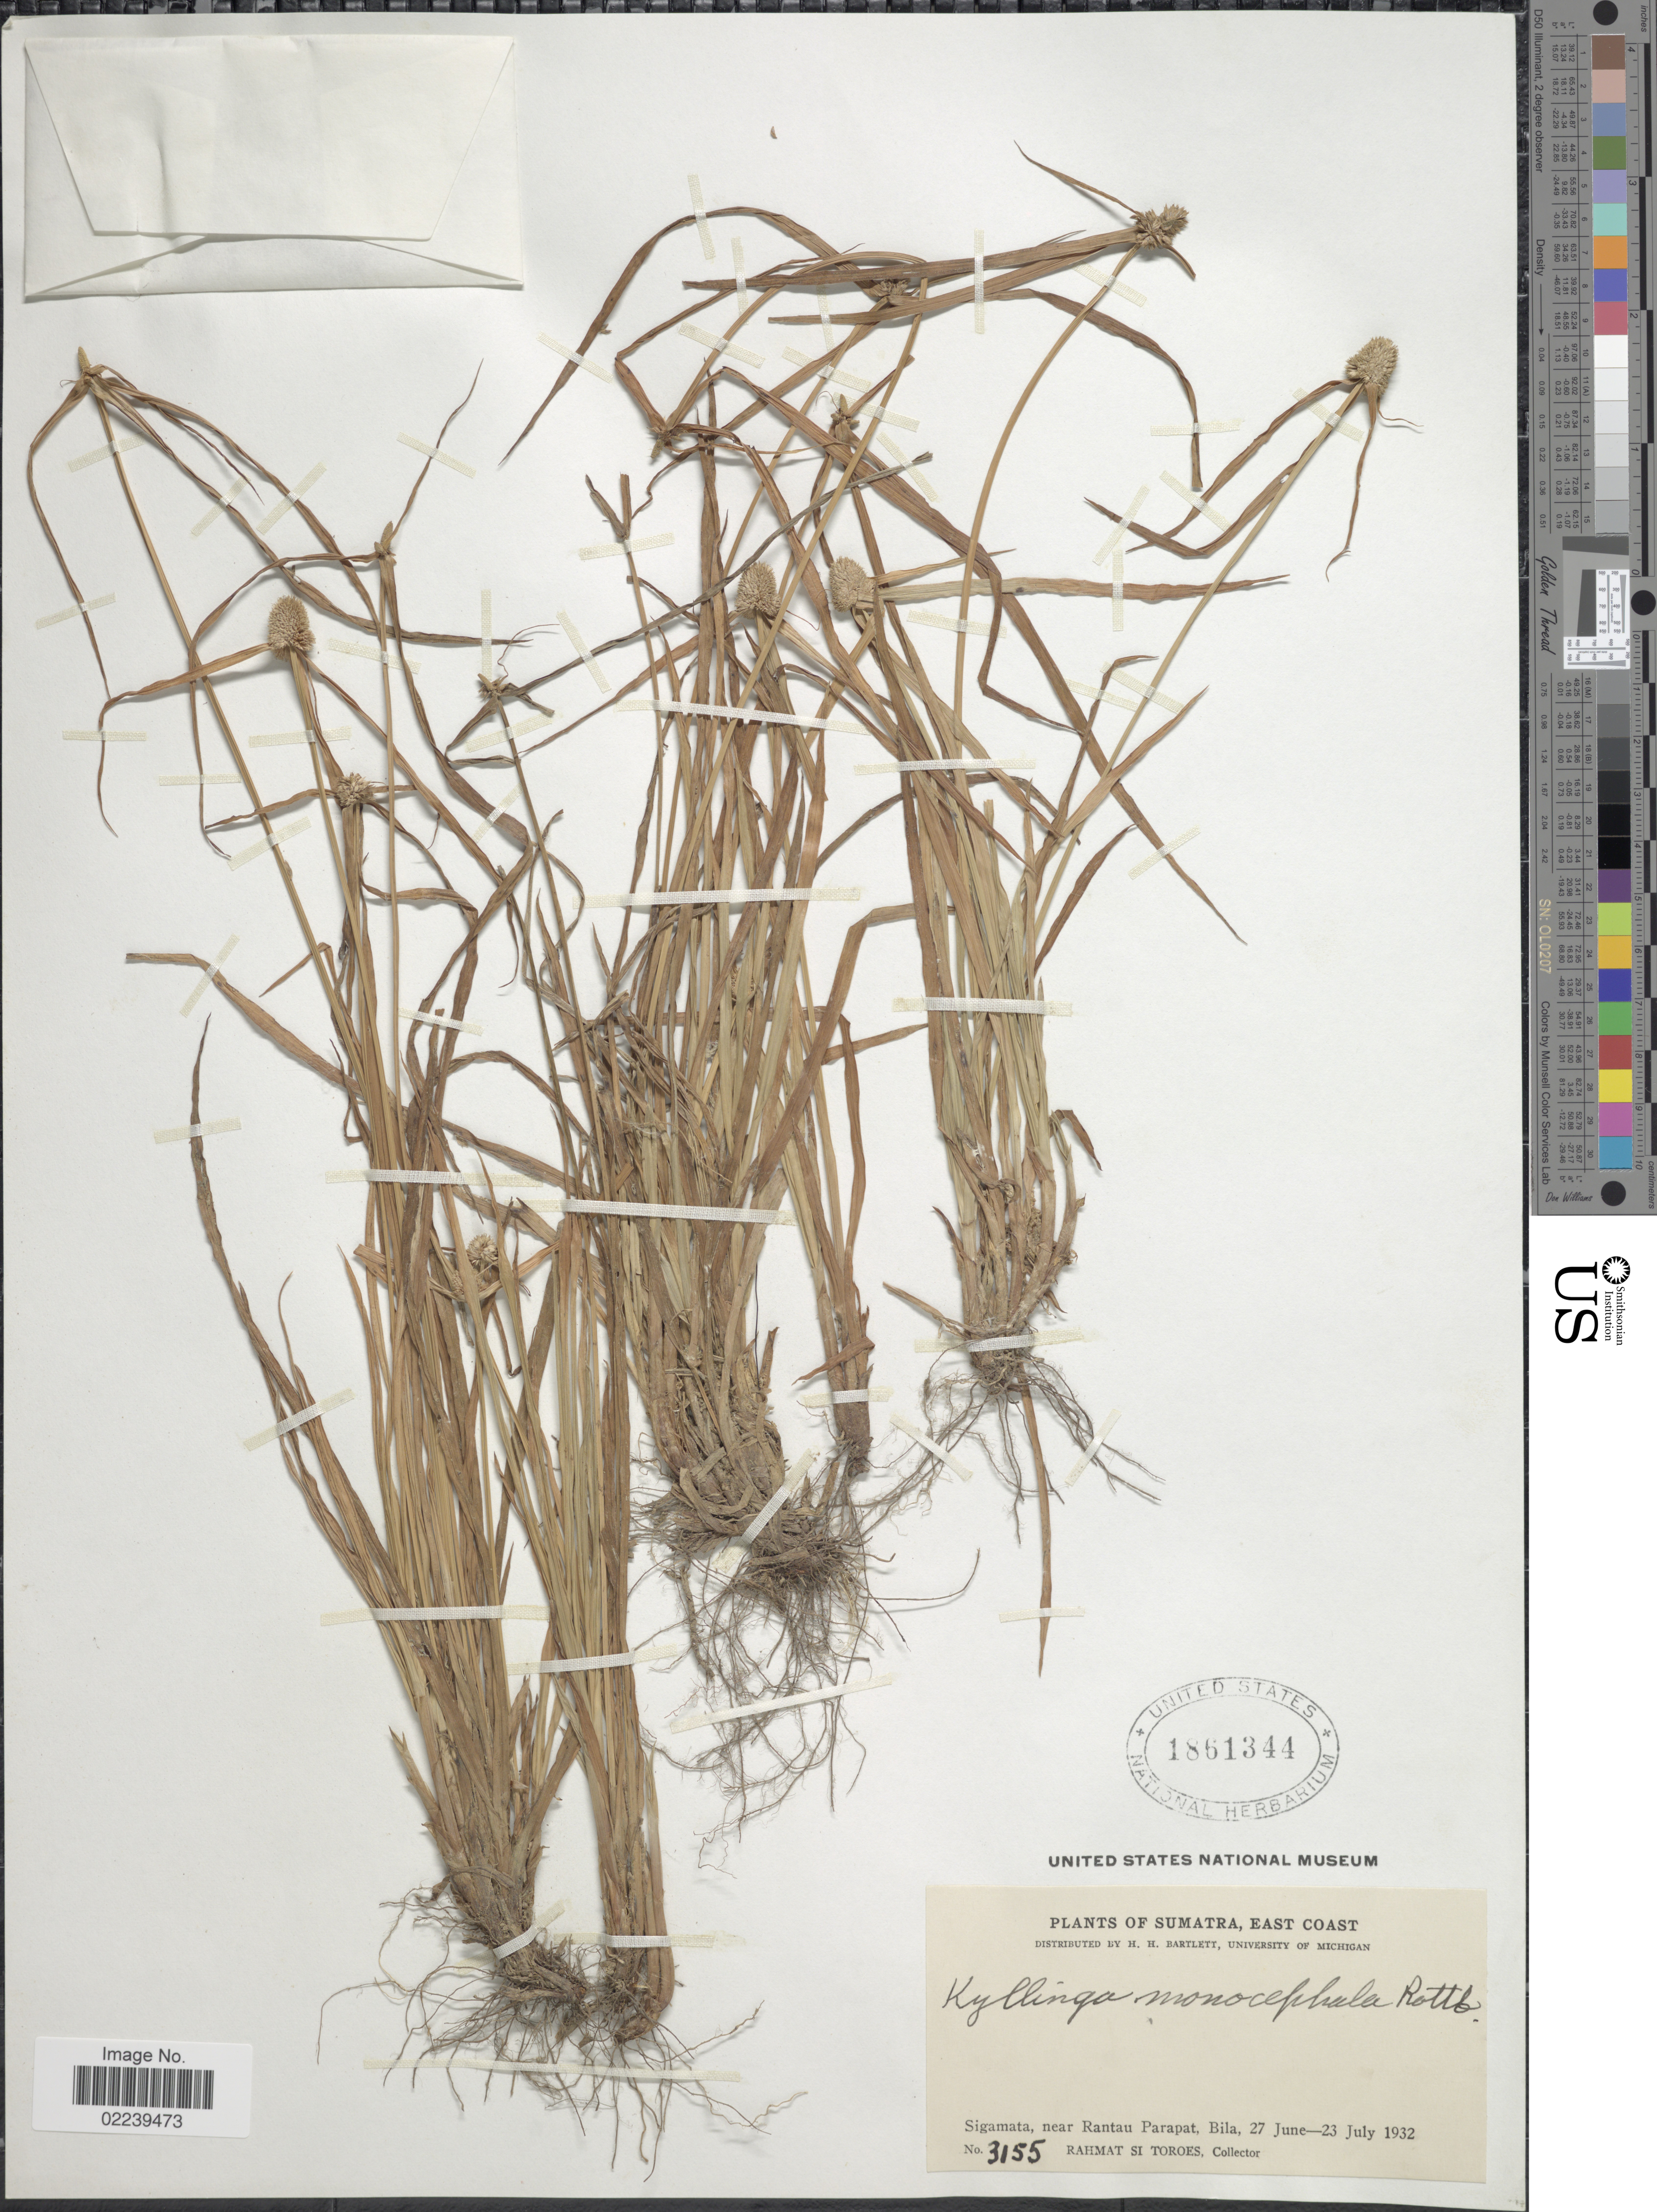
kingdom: Plantae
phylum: Tracheophyta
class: Liliopsida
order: Poales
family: Cyperaceae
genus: Cyperus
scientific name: Cyperus mindorensis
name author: (Steud.) Huygh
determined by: Strong, M. T., (US), Smithsonian Institution - National Museum of Natural History (UNITED STATES)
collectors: Rahmat Si Boeea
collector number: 3155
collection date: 1932-06-27/1932-07-23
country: Indonesia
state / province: Sumatra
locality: East Coast, Sigamata, near Rantau Parapat, Bila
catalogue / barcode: US 1861344